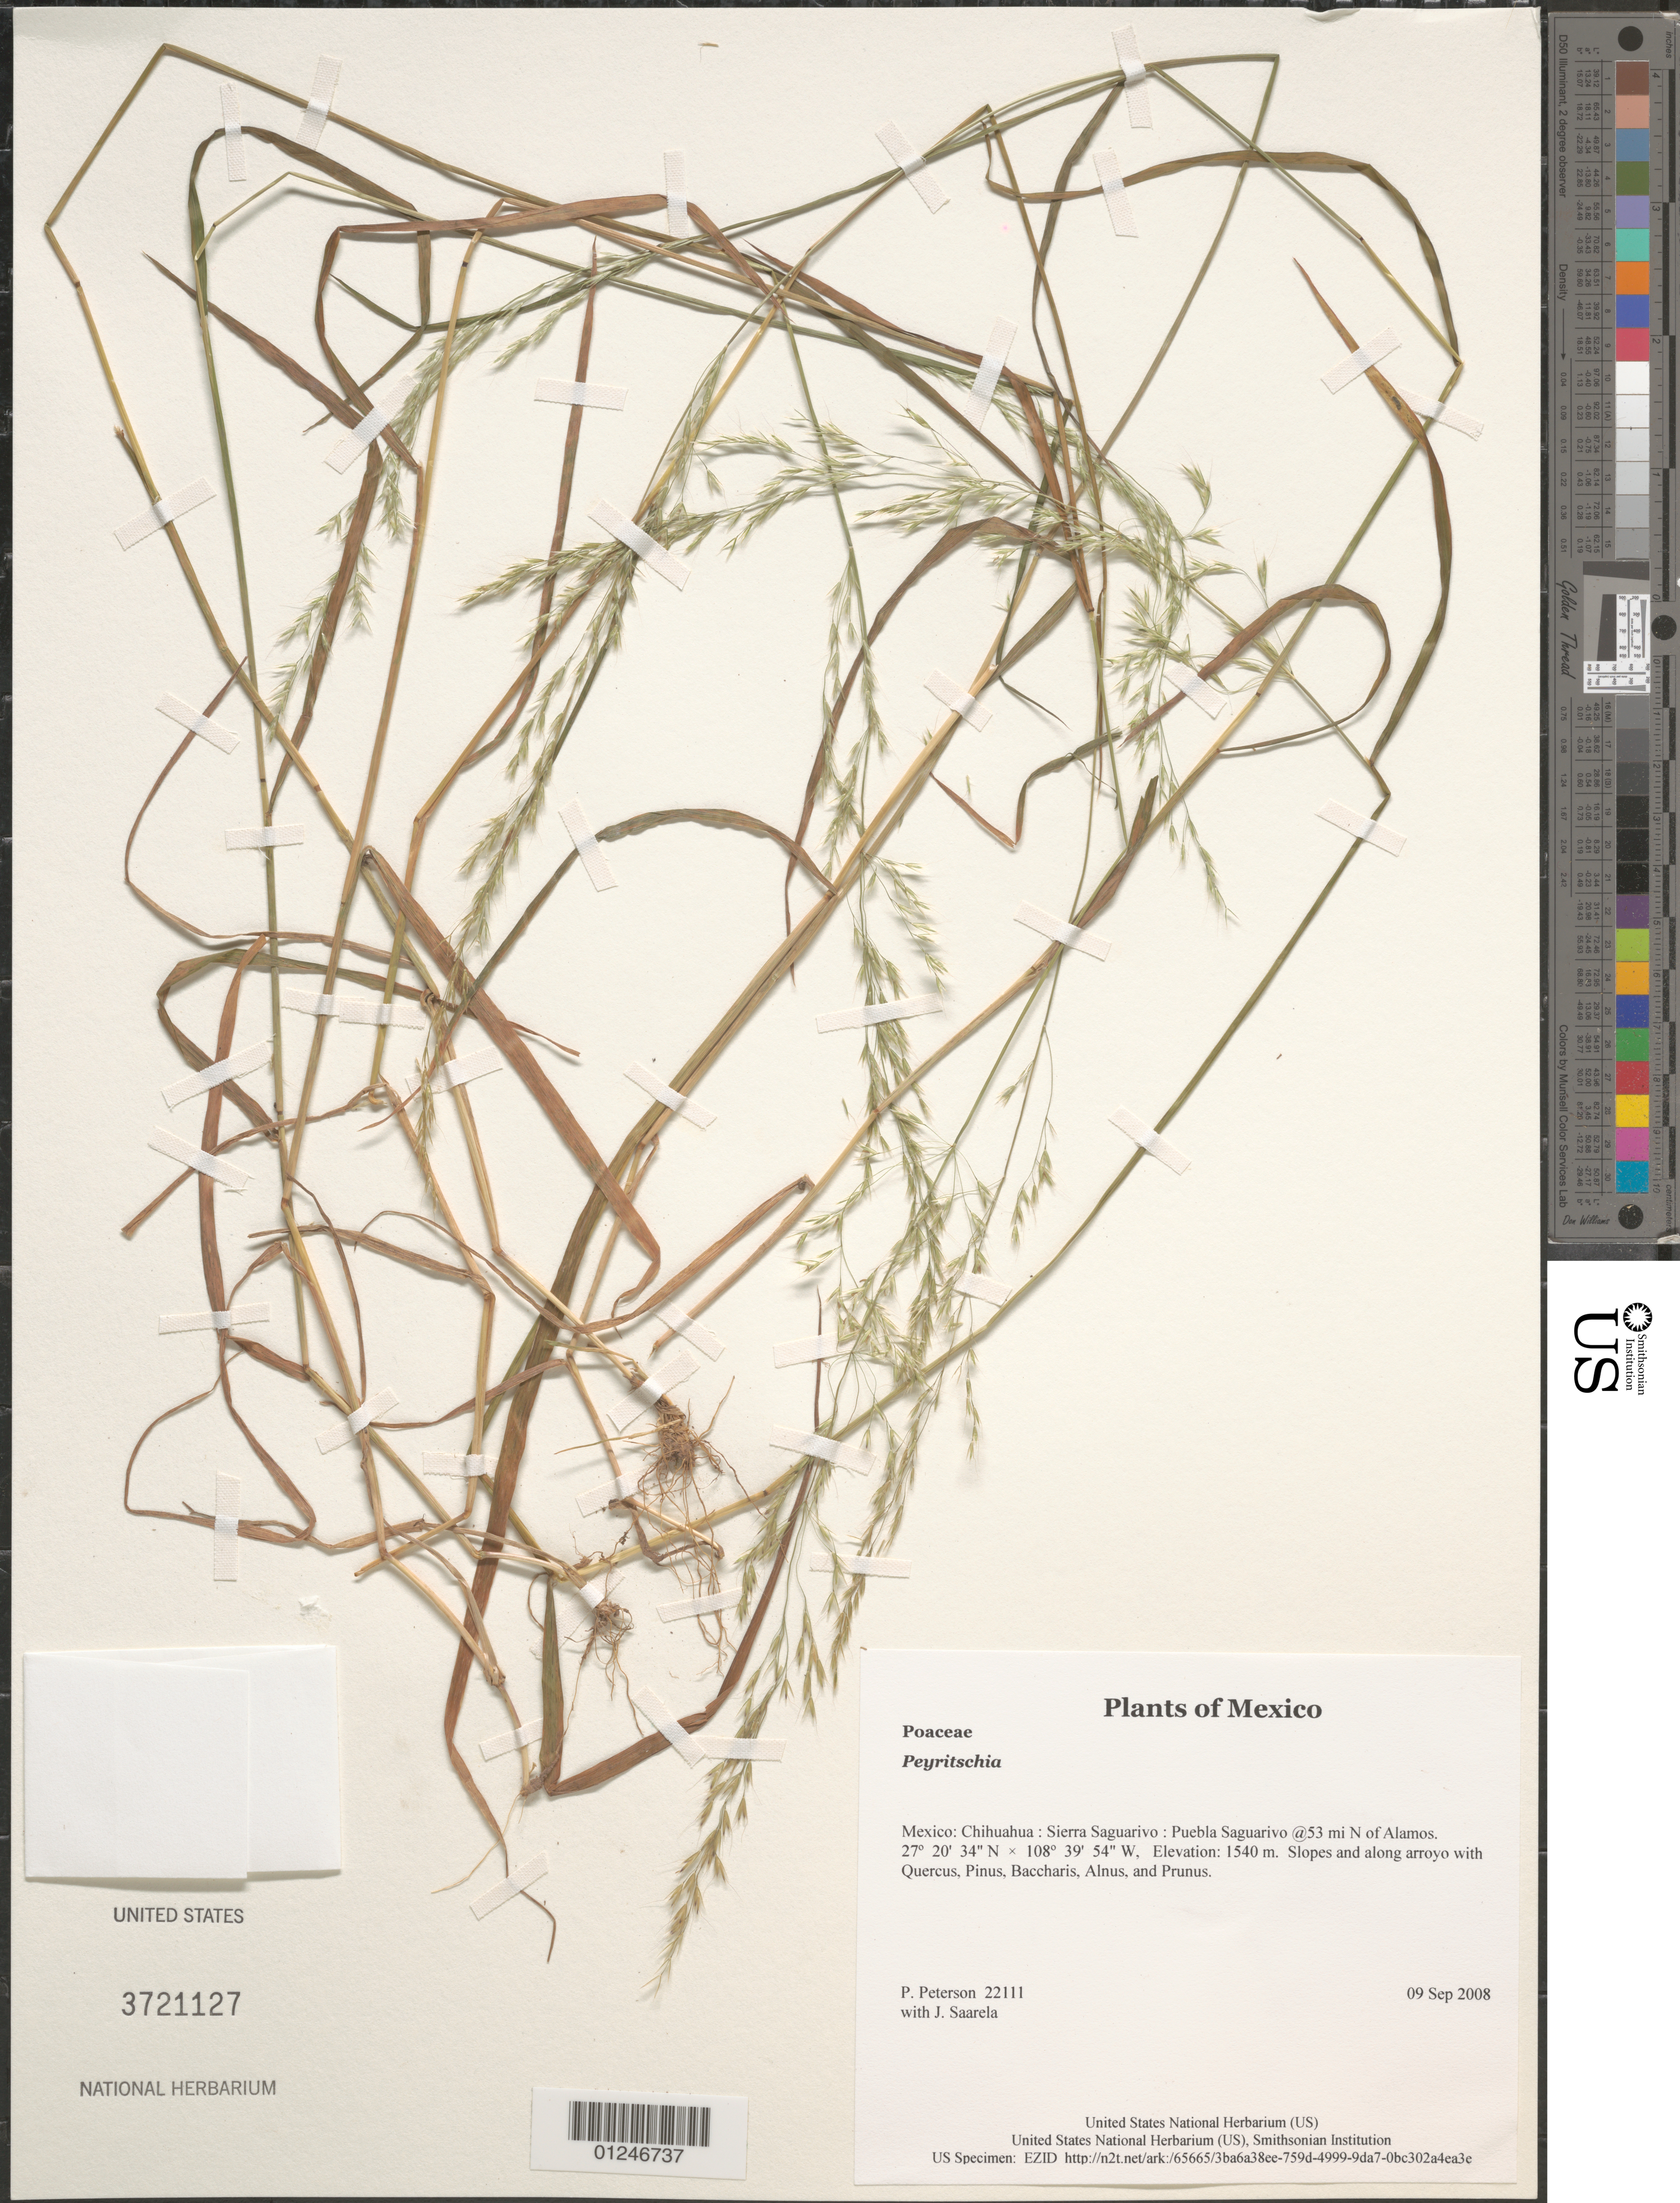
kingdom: Plantae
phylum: Tracheophyta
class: Liliopsida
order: Poales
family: Poaceae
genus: Peyritschia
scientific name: Peyritschia sp.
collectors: P. M. Peterson & J. Saarela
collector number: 22111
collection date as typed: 09 Sep 2008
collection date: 2008-09-09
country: Mexico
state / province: Chihuahua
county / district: Sierra Saguarivo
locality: Puebla Saguarivo @53 mi N of Alamos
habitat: Slopes and along arroyo with Quercus, Pinus, Baccharis, Alnus, and Prunus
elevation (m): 1540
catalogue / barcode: US 3721127